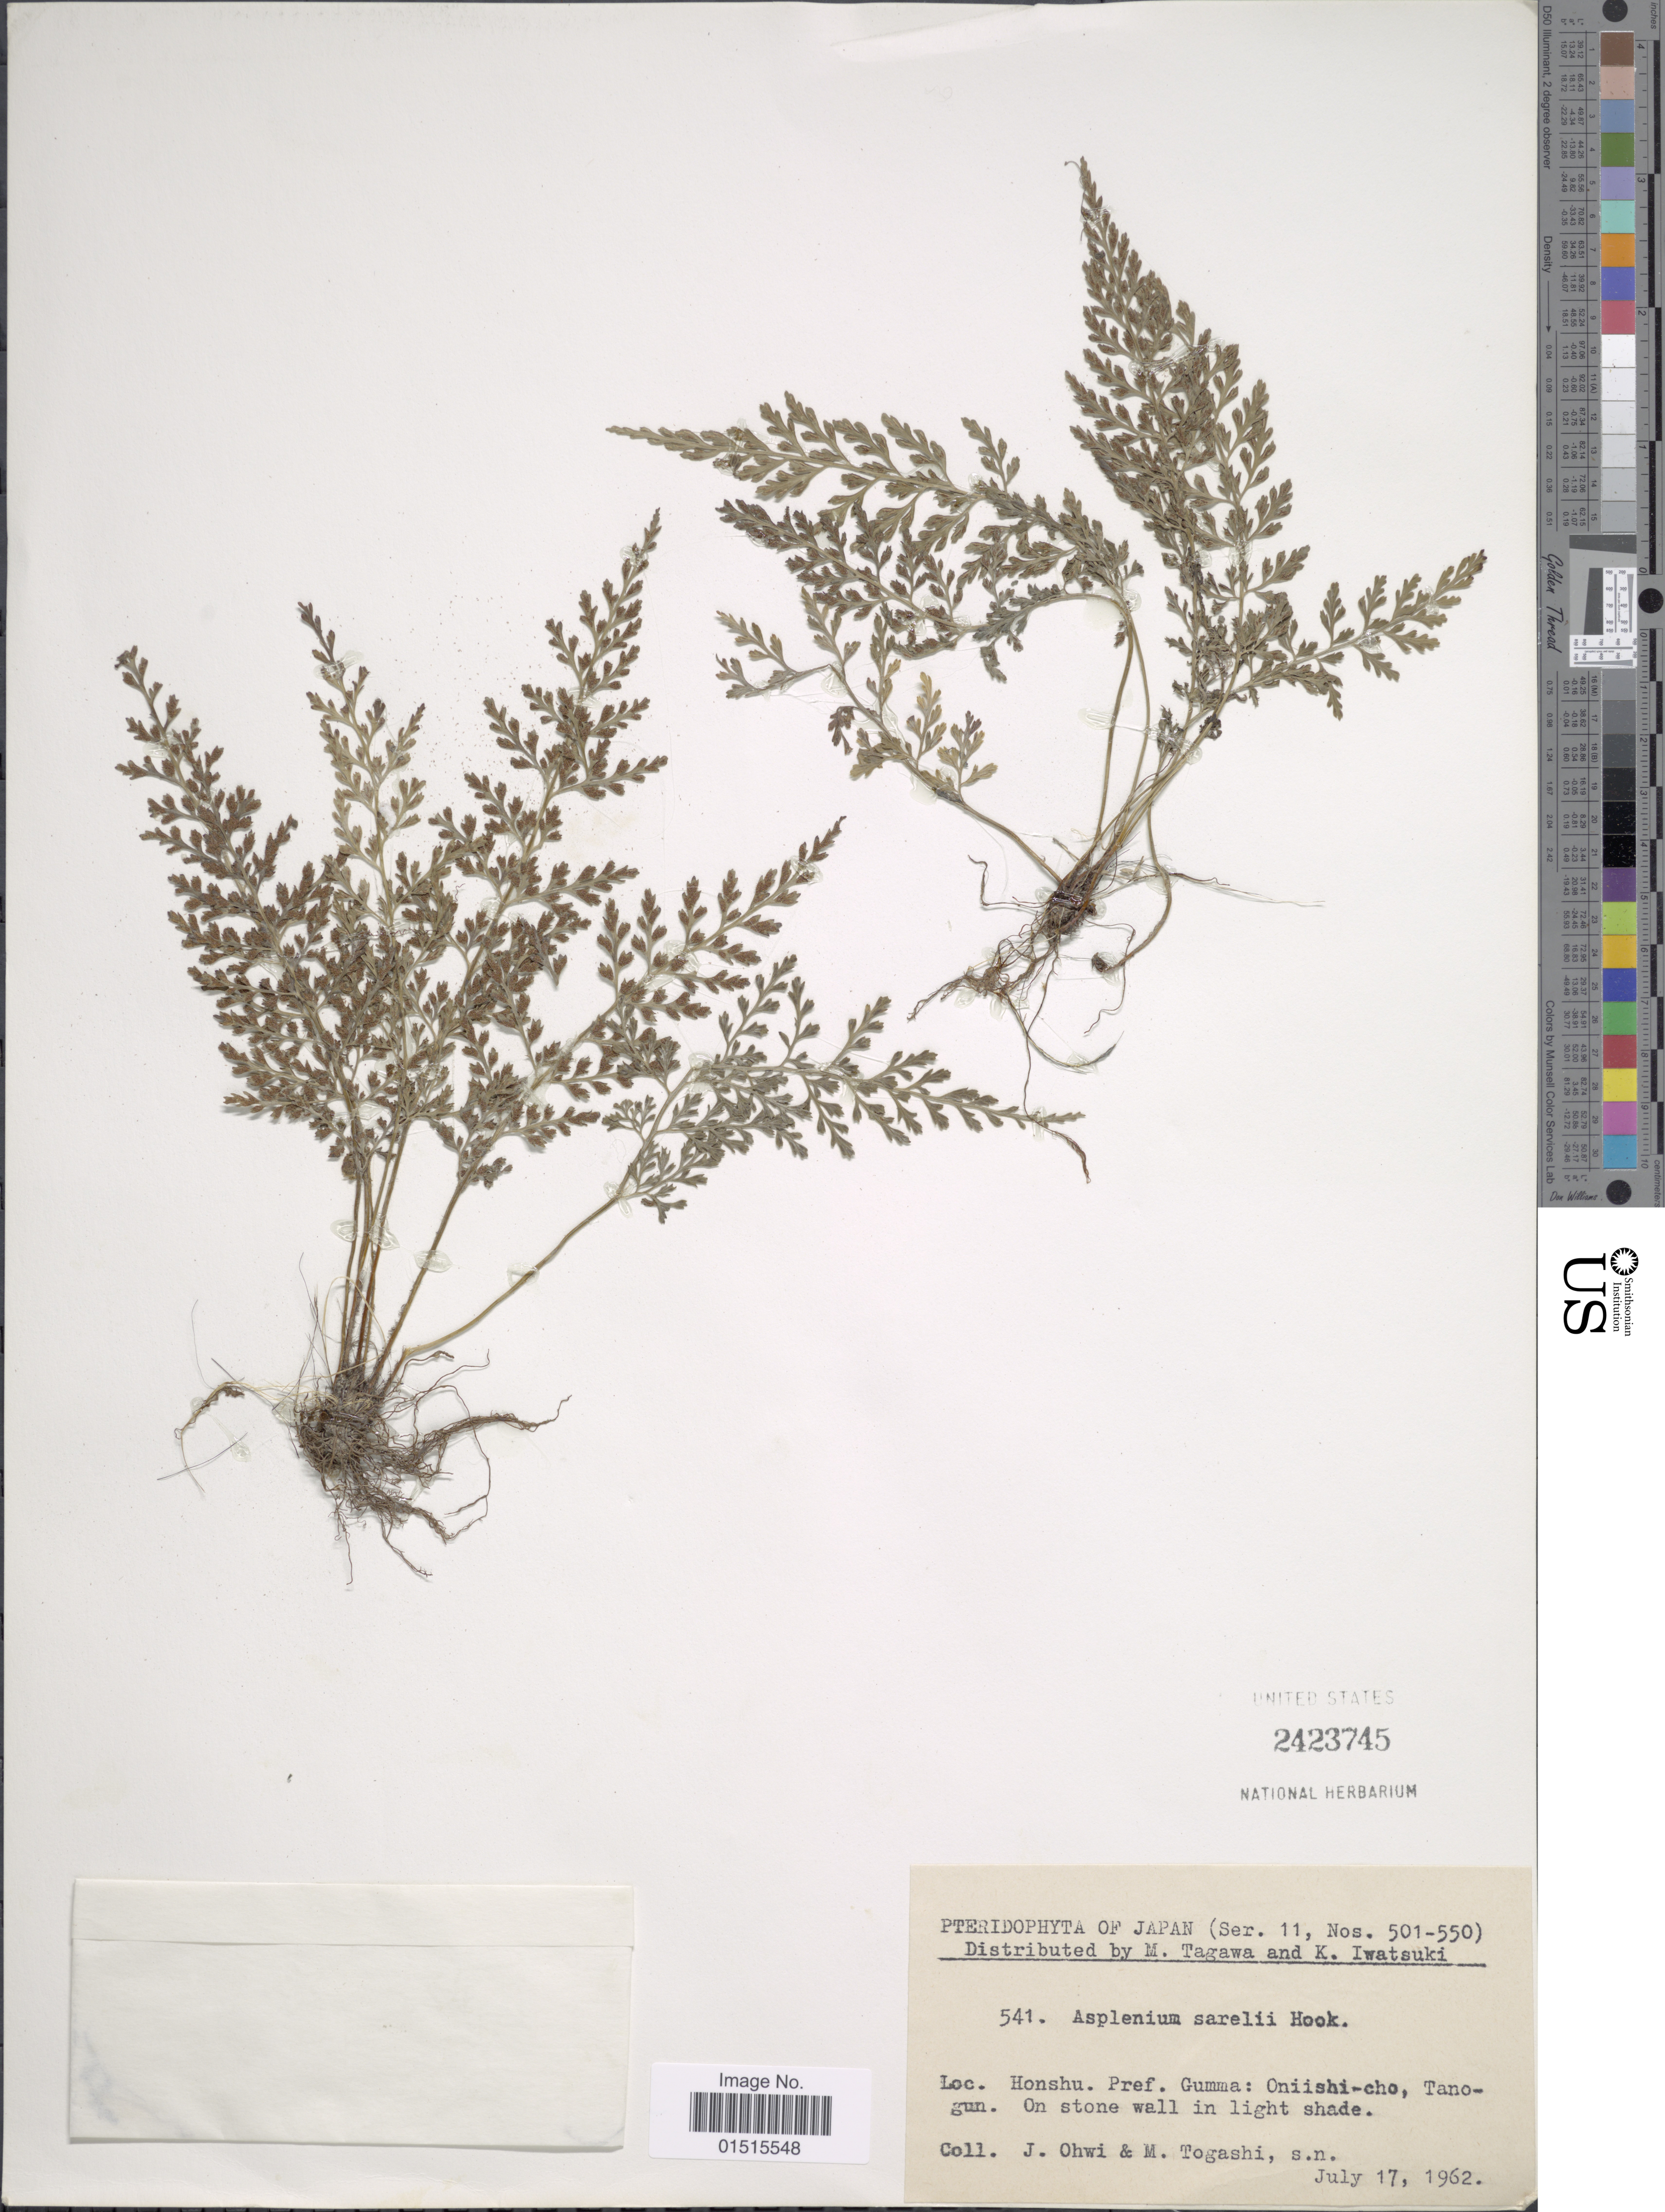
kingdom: Plantae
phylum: Tracheophyta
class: Polypodiopsida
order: Polypodiales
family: Aspleniaceae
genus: Asplenium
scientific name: Asplenium sarelii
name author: Hook.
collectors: J. Ohwi & M. Togashi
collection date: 1962-07-17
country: Japan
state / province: Gunma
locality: Honshu. Pref. Gumma: Oniishi-cho, Tanogun. On stone well in light shade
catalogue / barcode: US 2423745